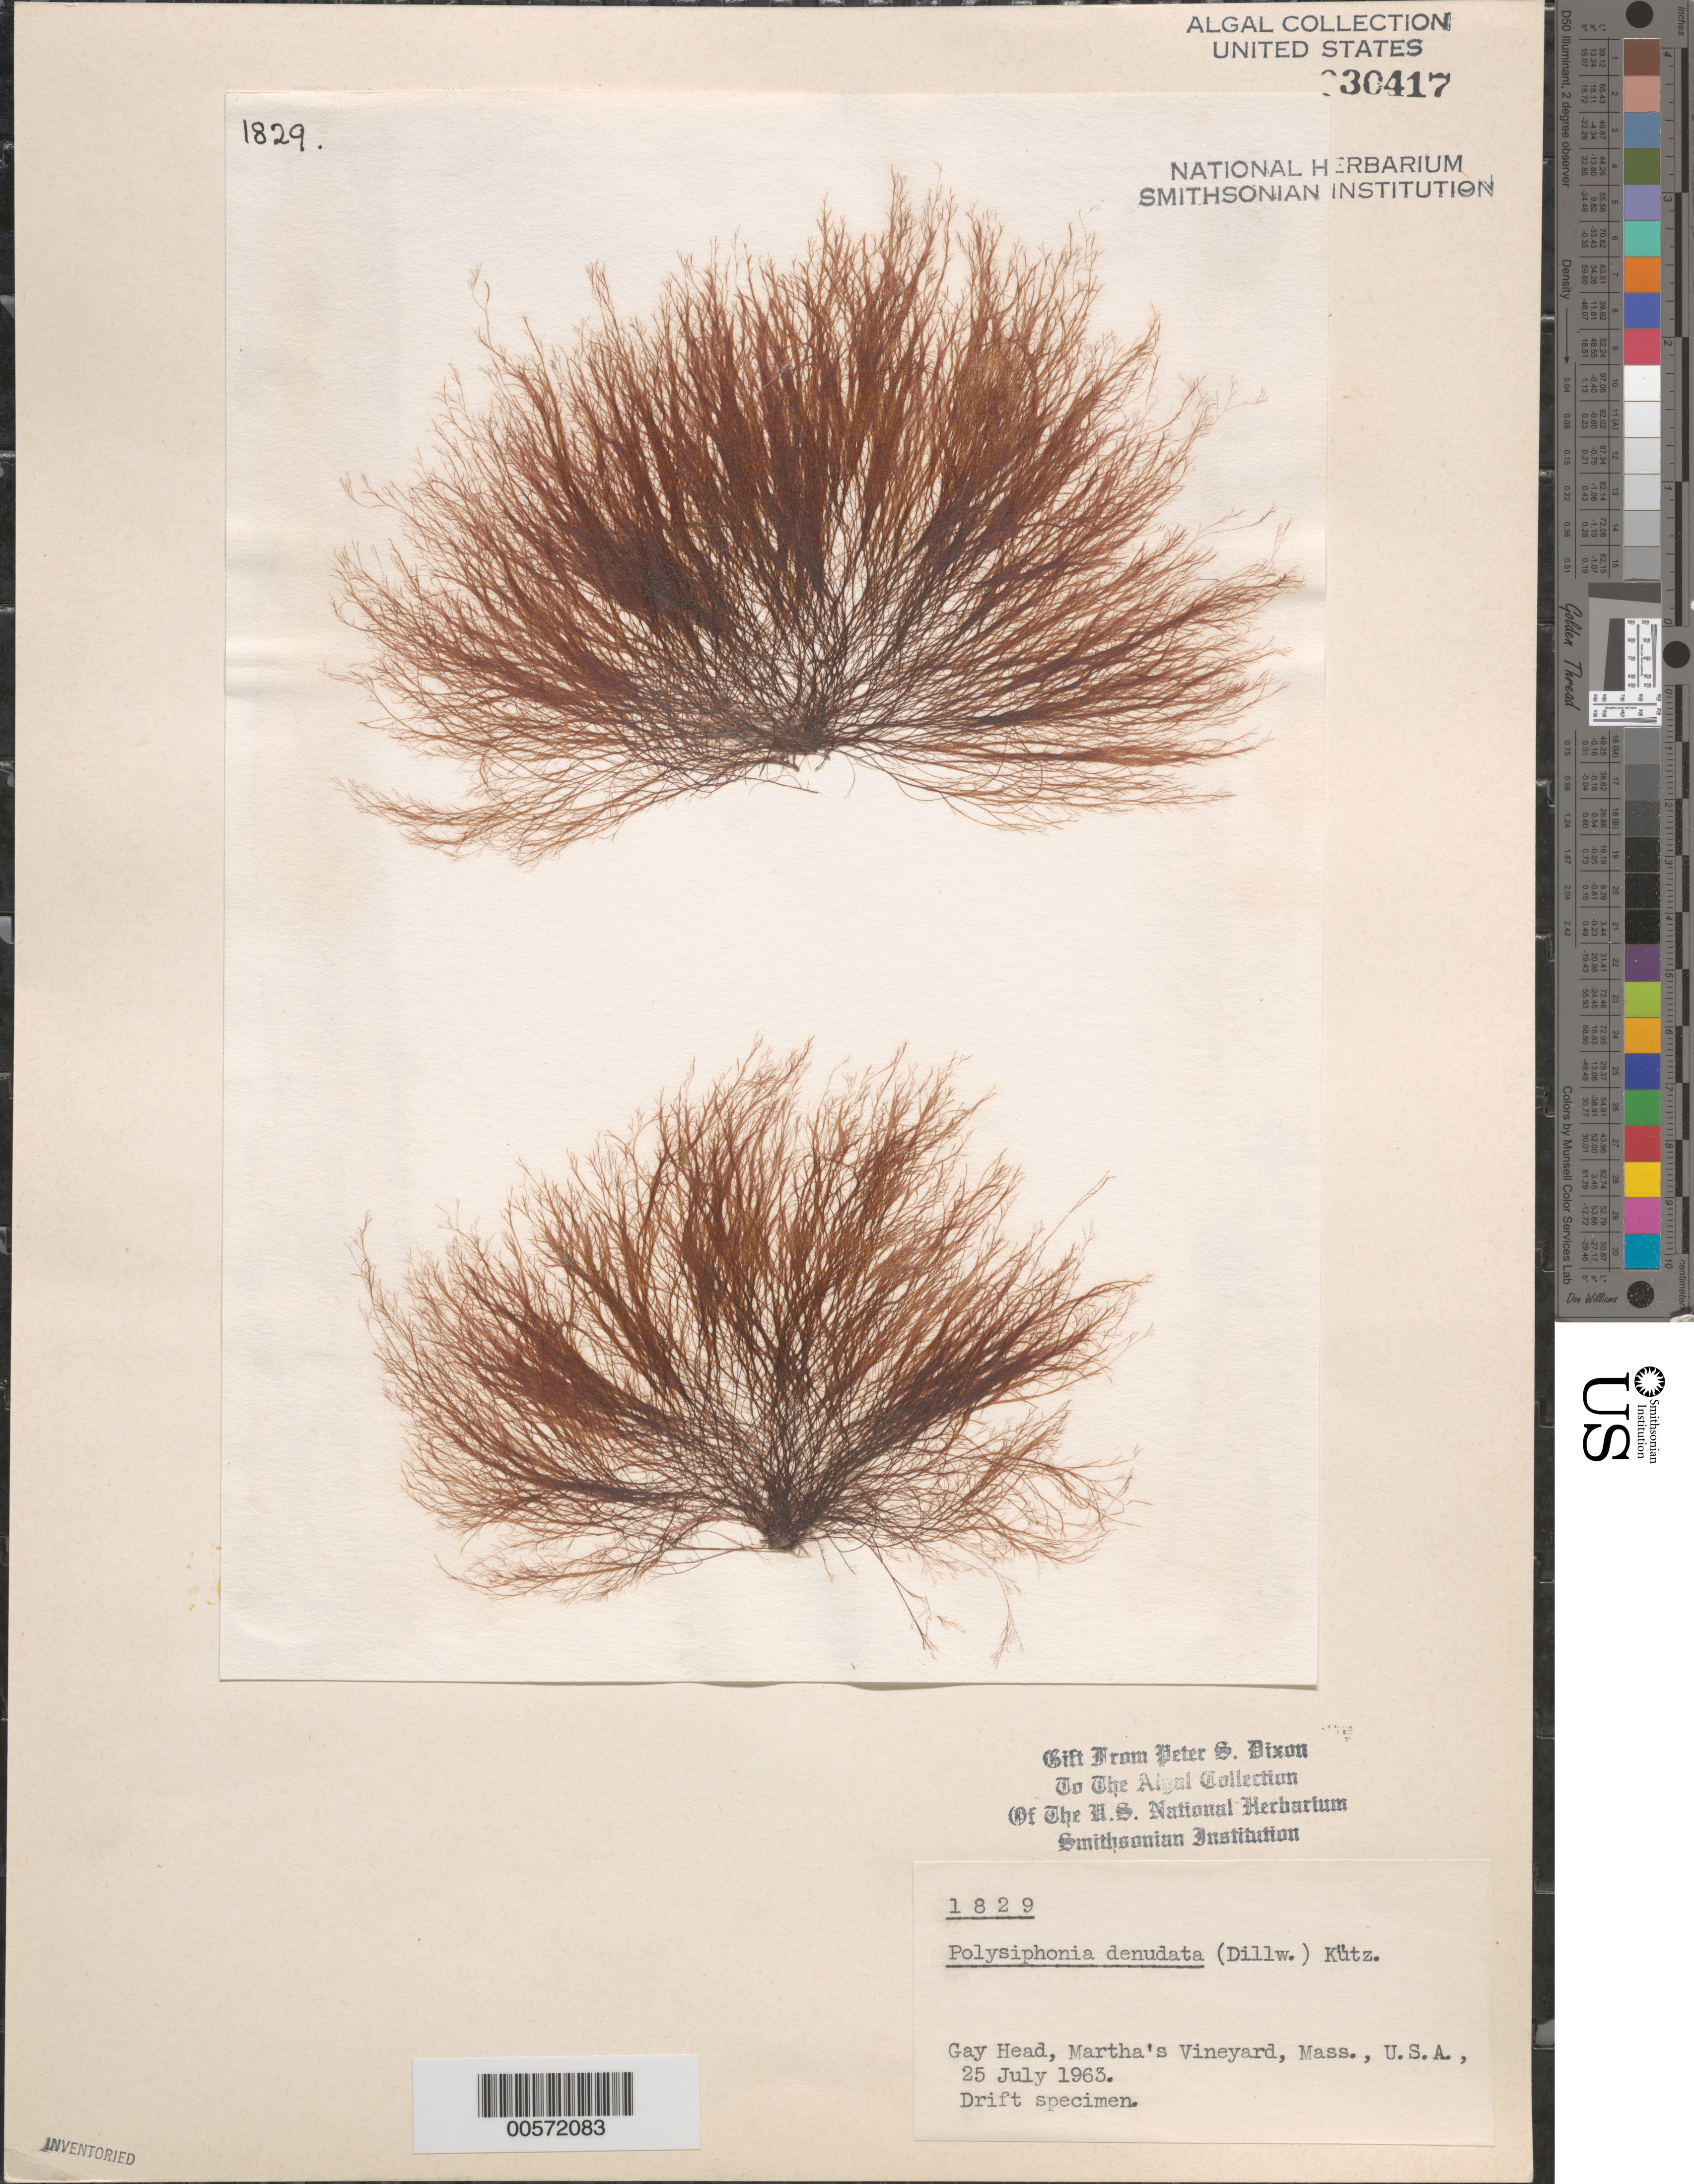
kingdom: Plantae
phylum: Rhodophyta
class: Florideophyceae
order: Ceramiales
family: Rhodomelaceae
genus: Carradoriella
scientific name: Carradoriella denudata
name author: (Dillwyn) Savoie & G.W. Saunders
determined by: Algae name updating Project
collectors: P. S. Dixon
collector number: PSD 1829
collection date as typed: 25 Jul 1963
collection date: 1963-07-25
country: United States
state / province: Massachusetts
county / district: Dukes County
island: Martha's Vineyard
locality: Gay Head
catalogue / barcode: US 30417